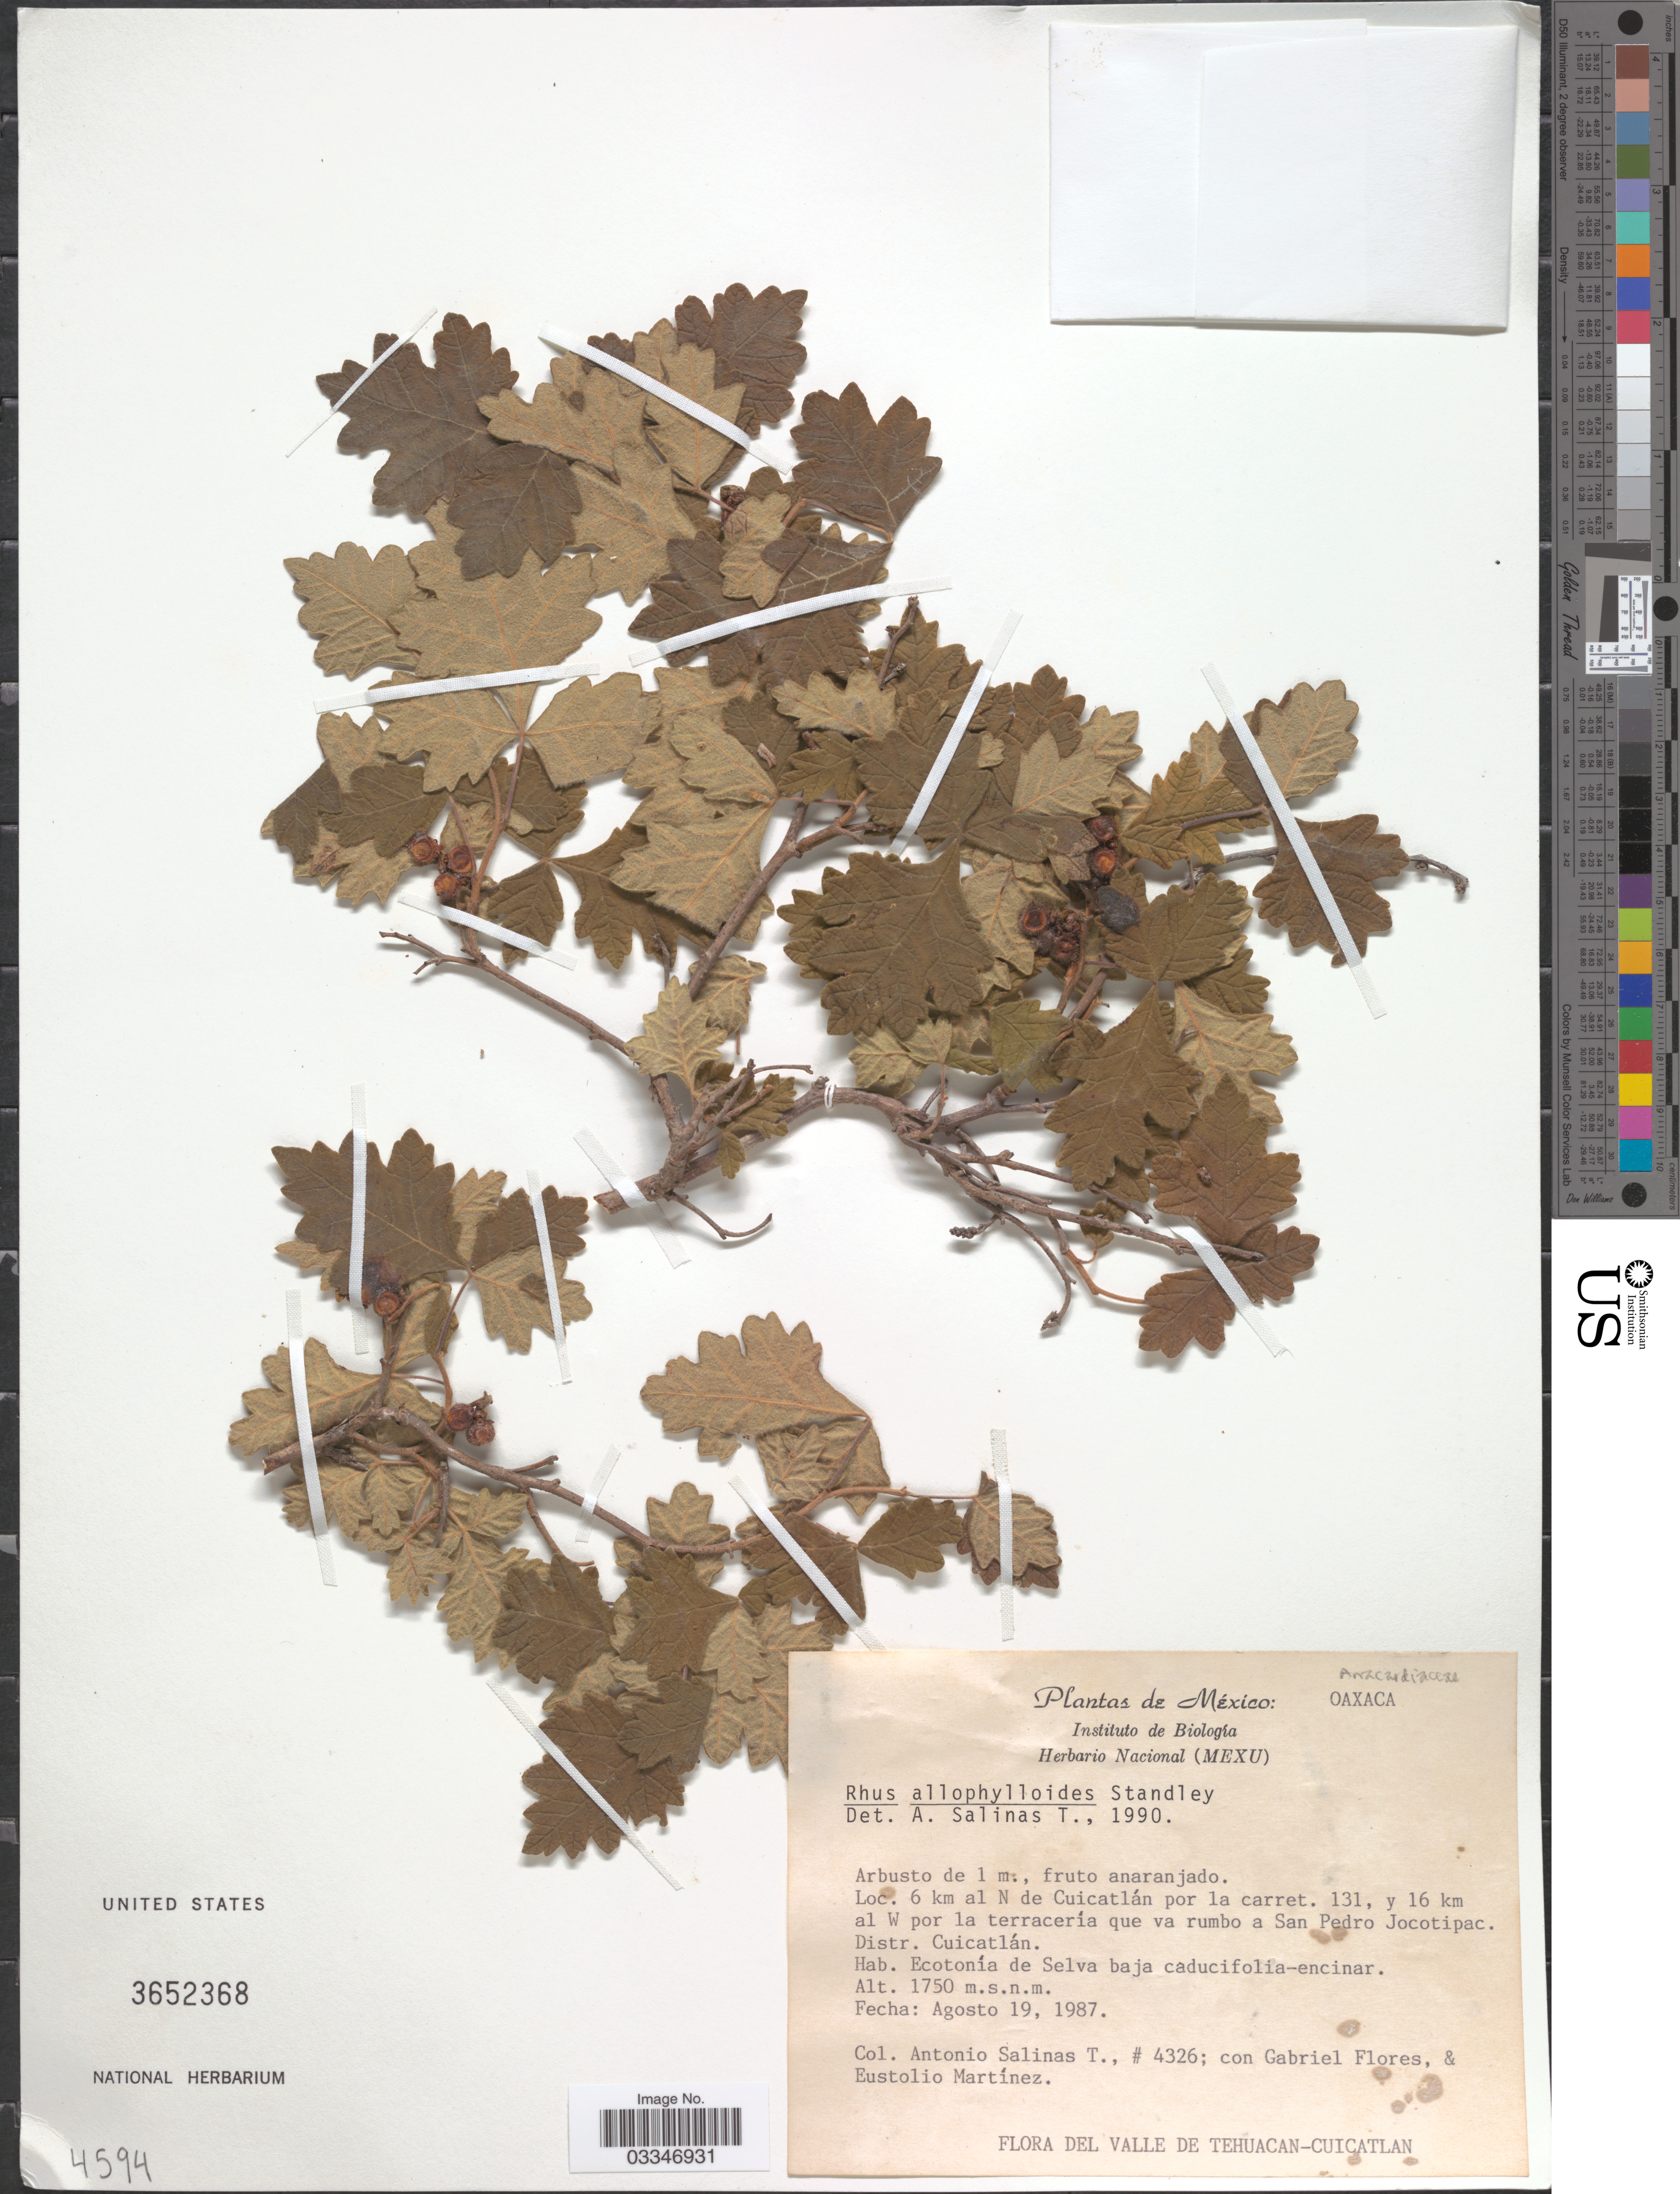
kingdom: Plantae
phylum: Tracheophyta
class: Magnoliopsida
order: Sapindales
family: Anacardiaceae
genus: Rhus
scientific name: Rhus allophyloides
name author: Standl.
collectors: A. Salinas T., G. Flores F. & E. Martínez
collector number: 4326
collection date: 1987-08-19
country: Mexico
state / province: Oaxaca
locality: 6 km al N de Cuicatlán por la carret. 131, y 16 km al W por la terracería que va rumbo a San Pedro Jocotipac, Distr. Cuicatlán.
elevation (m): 1750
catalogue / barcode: US 3652368